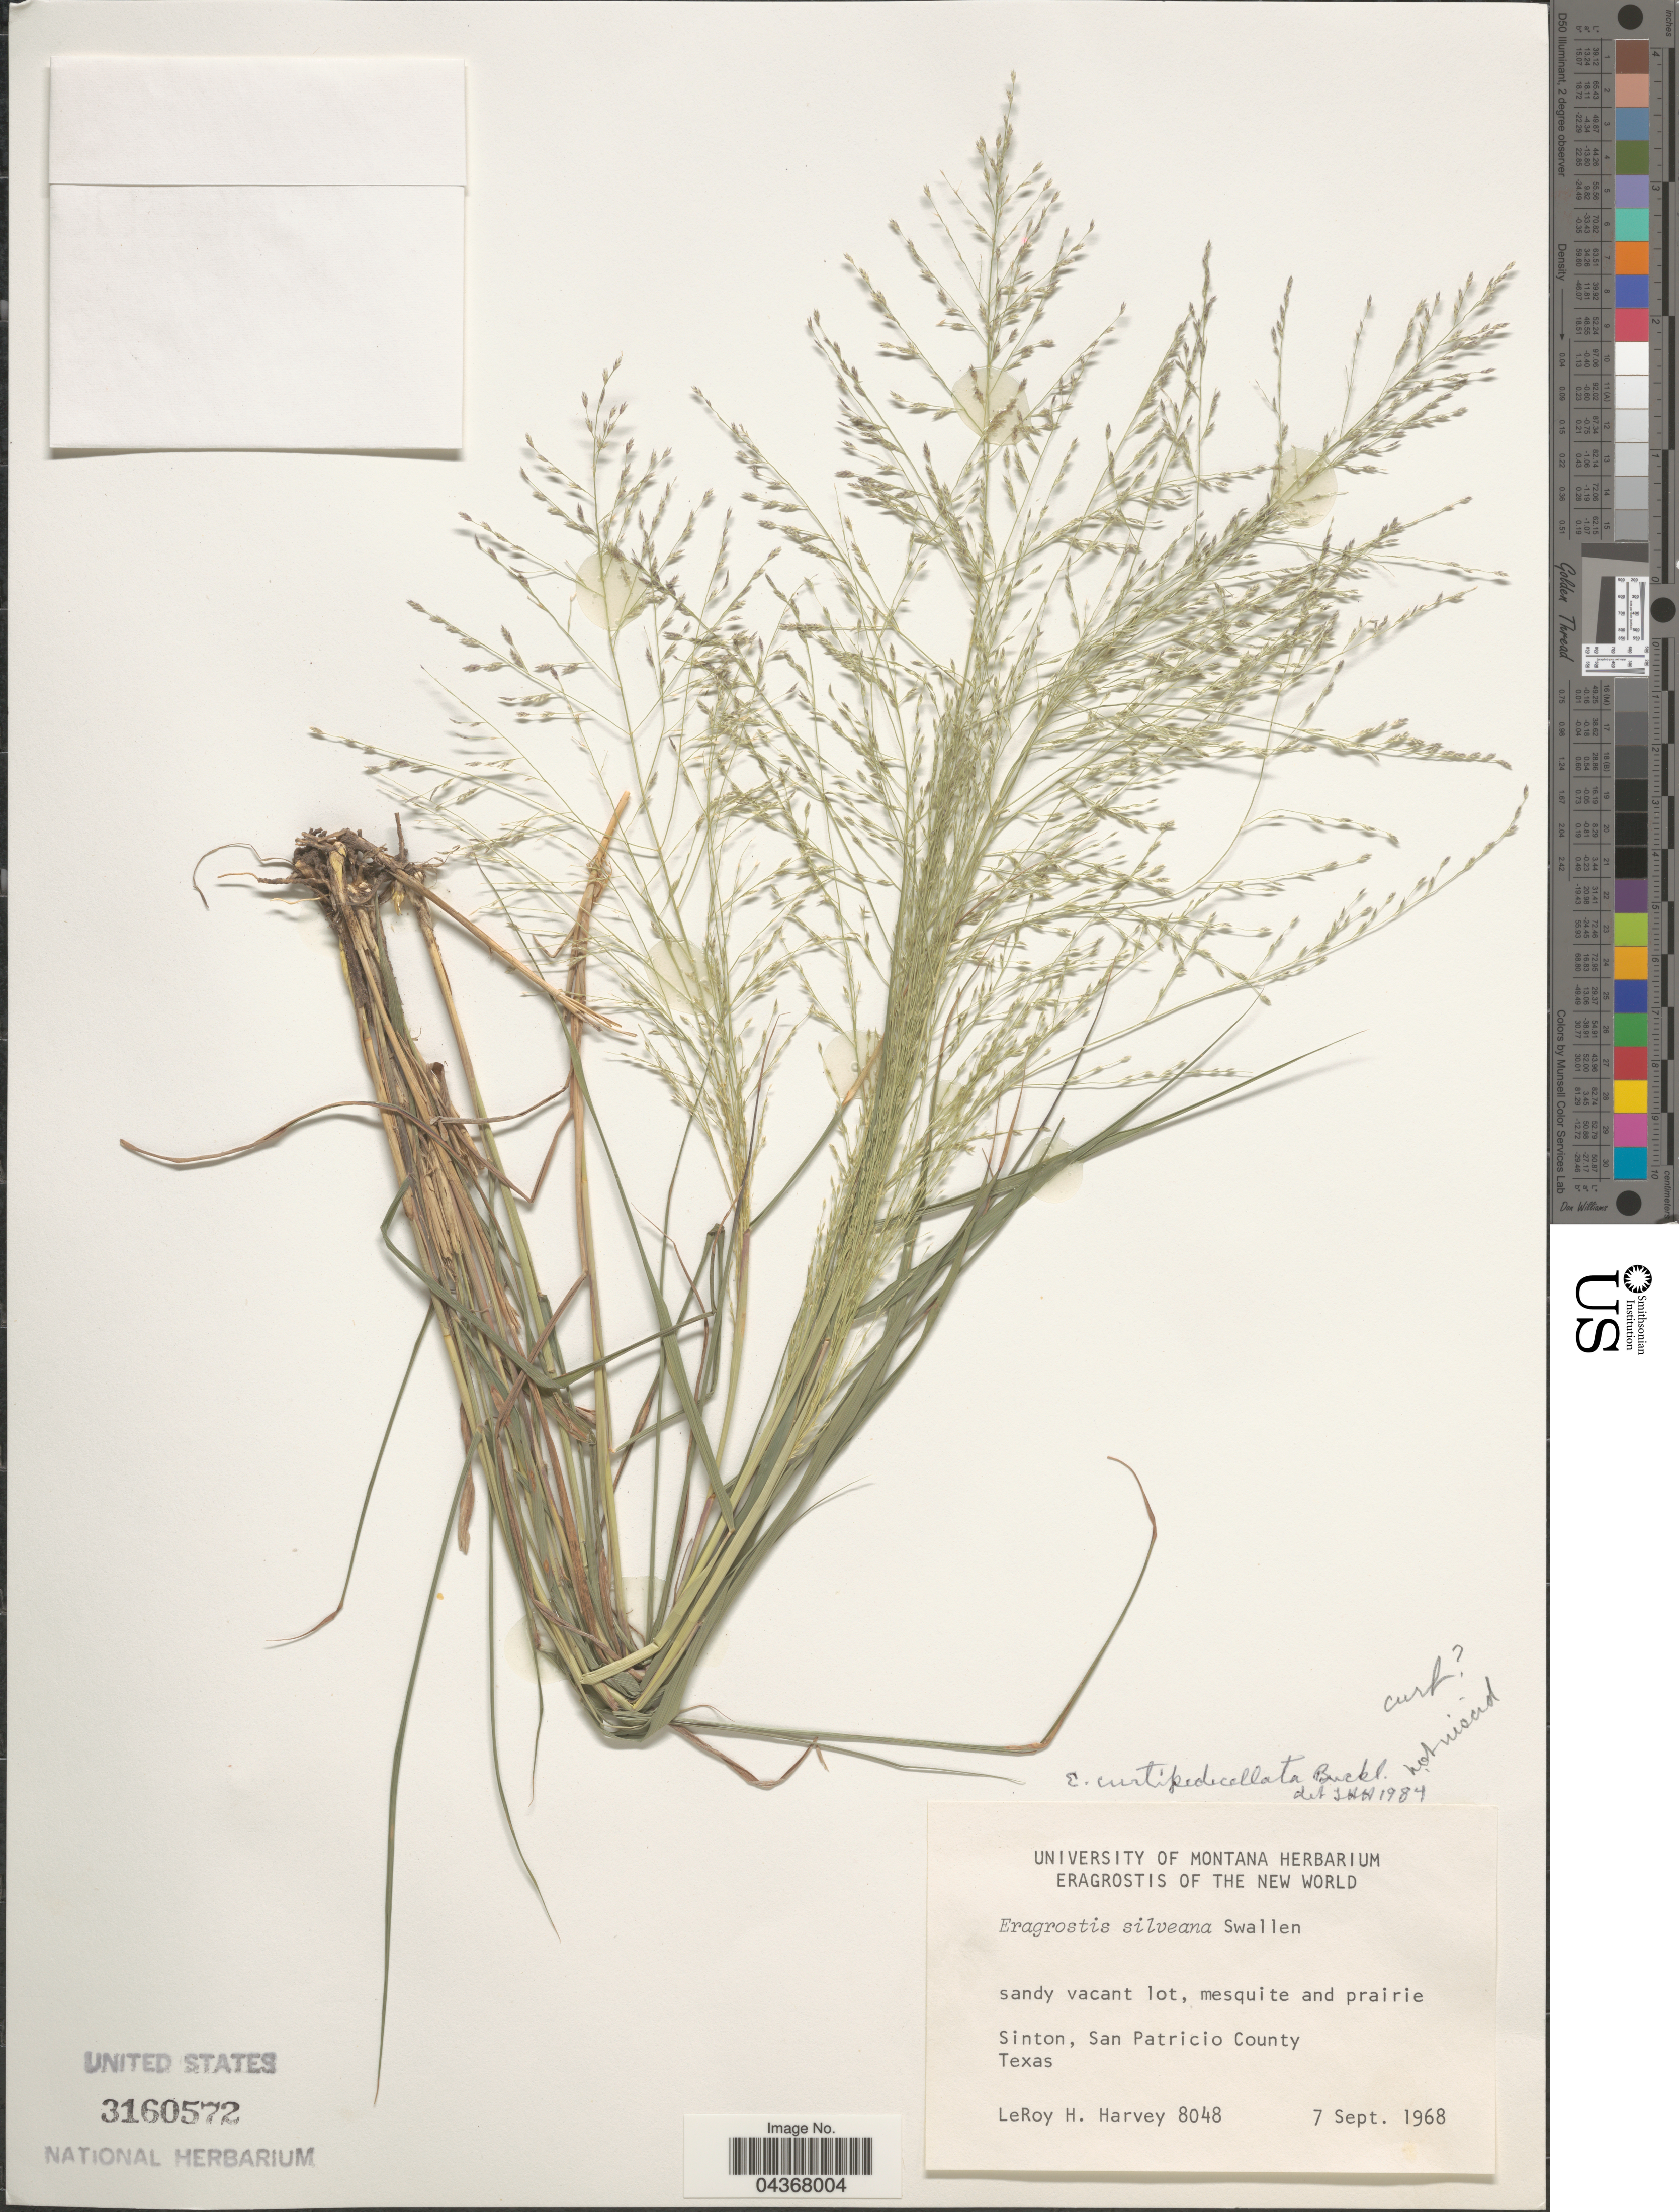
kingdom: Plantae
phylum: Tracheophyta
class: Liliopsida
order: Poales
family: Poaceae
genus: Eragrostis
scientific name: Eragrostis curtipedicellata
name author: Buckley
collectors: L. H. Harvey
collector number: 8048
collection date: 1968-09-07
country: United States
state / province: Texas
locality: Sinton, San Patricio County.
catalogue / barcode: US 3160572